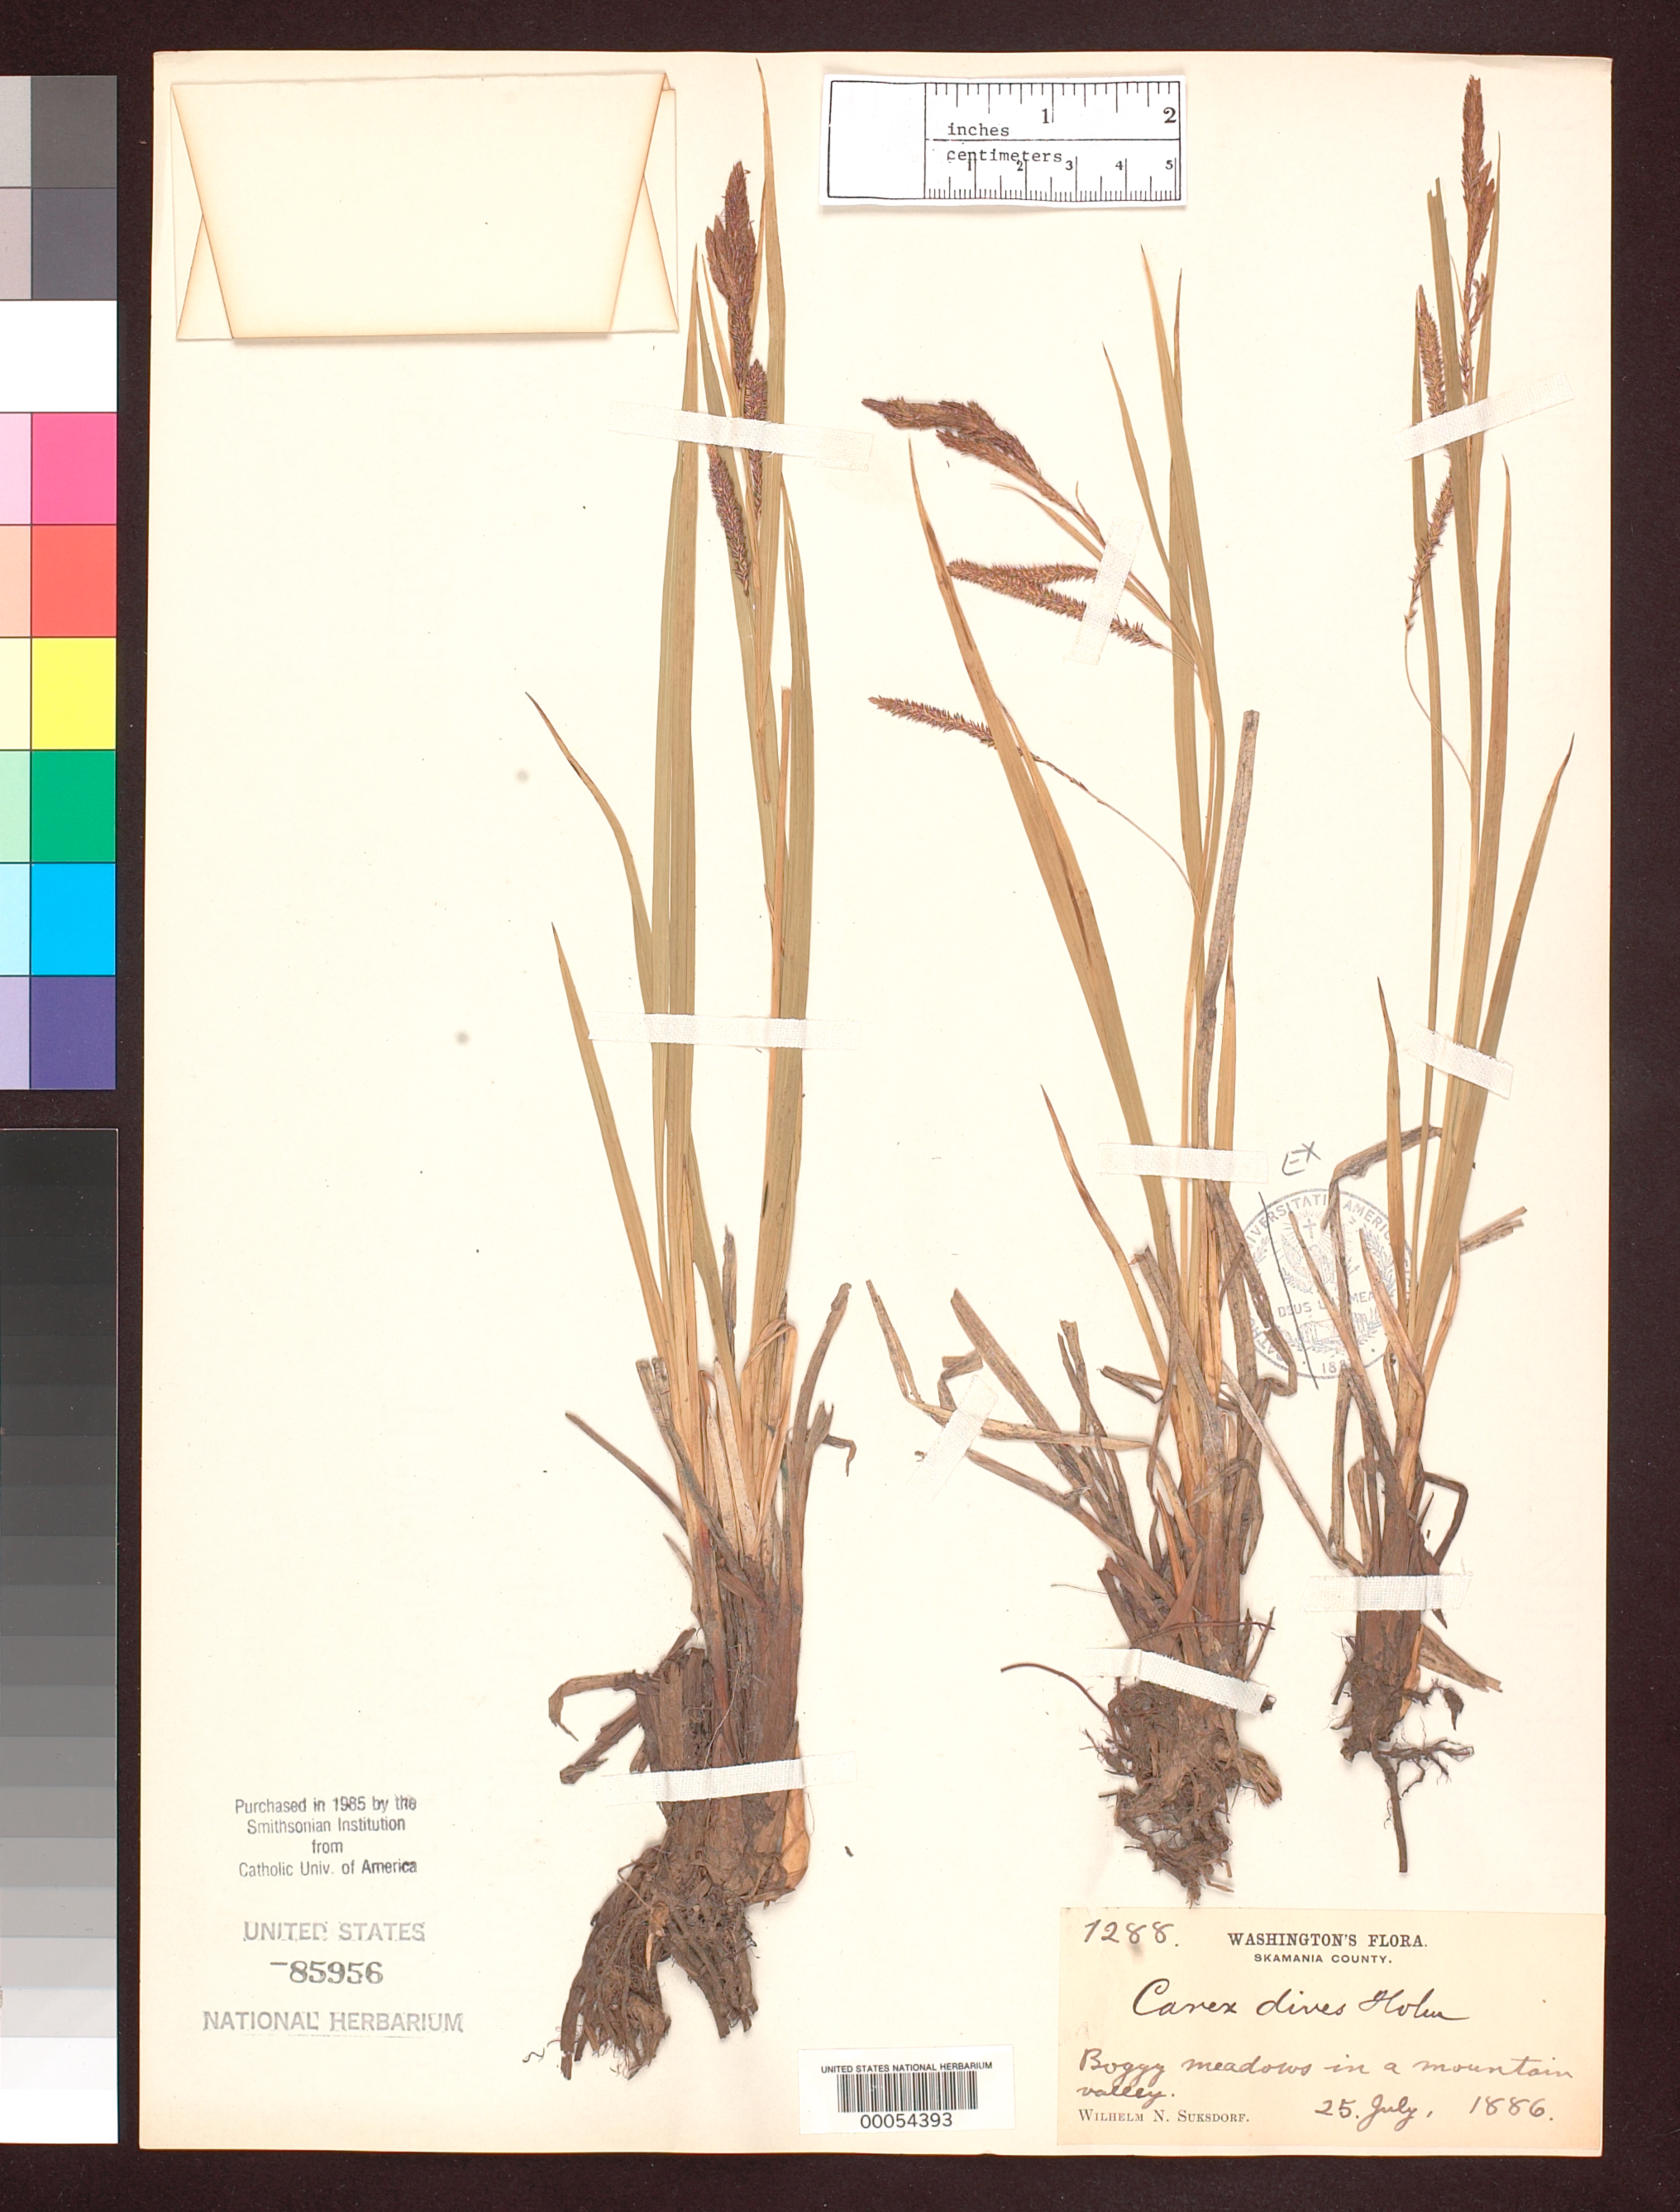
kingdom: Plantae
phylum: Tracheophyta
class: Liliopsida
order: Poales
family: Cyperaceae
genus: Carex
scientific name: Carex aquatilis var. dives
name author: (Holm) Kük.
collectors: W. N. Suksdorf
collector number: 1288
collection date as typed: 25 Jul 1886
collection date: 1886-07-25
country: United States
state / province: Washington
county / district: Skamania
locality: Boggy meadows in a mountain valley.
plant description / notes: Currently accepted name as cited by L.A. Standley, Syst. Bot. Monogr. 7: 55 (1985).; Specimen purchased in 1985 by the Smithsonian Institution from Catholic Univ. of America [LCU].; Apparently original material of Carex dives Holm, but not cited in protologue and not a type.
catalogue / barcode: US 84956